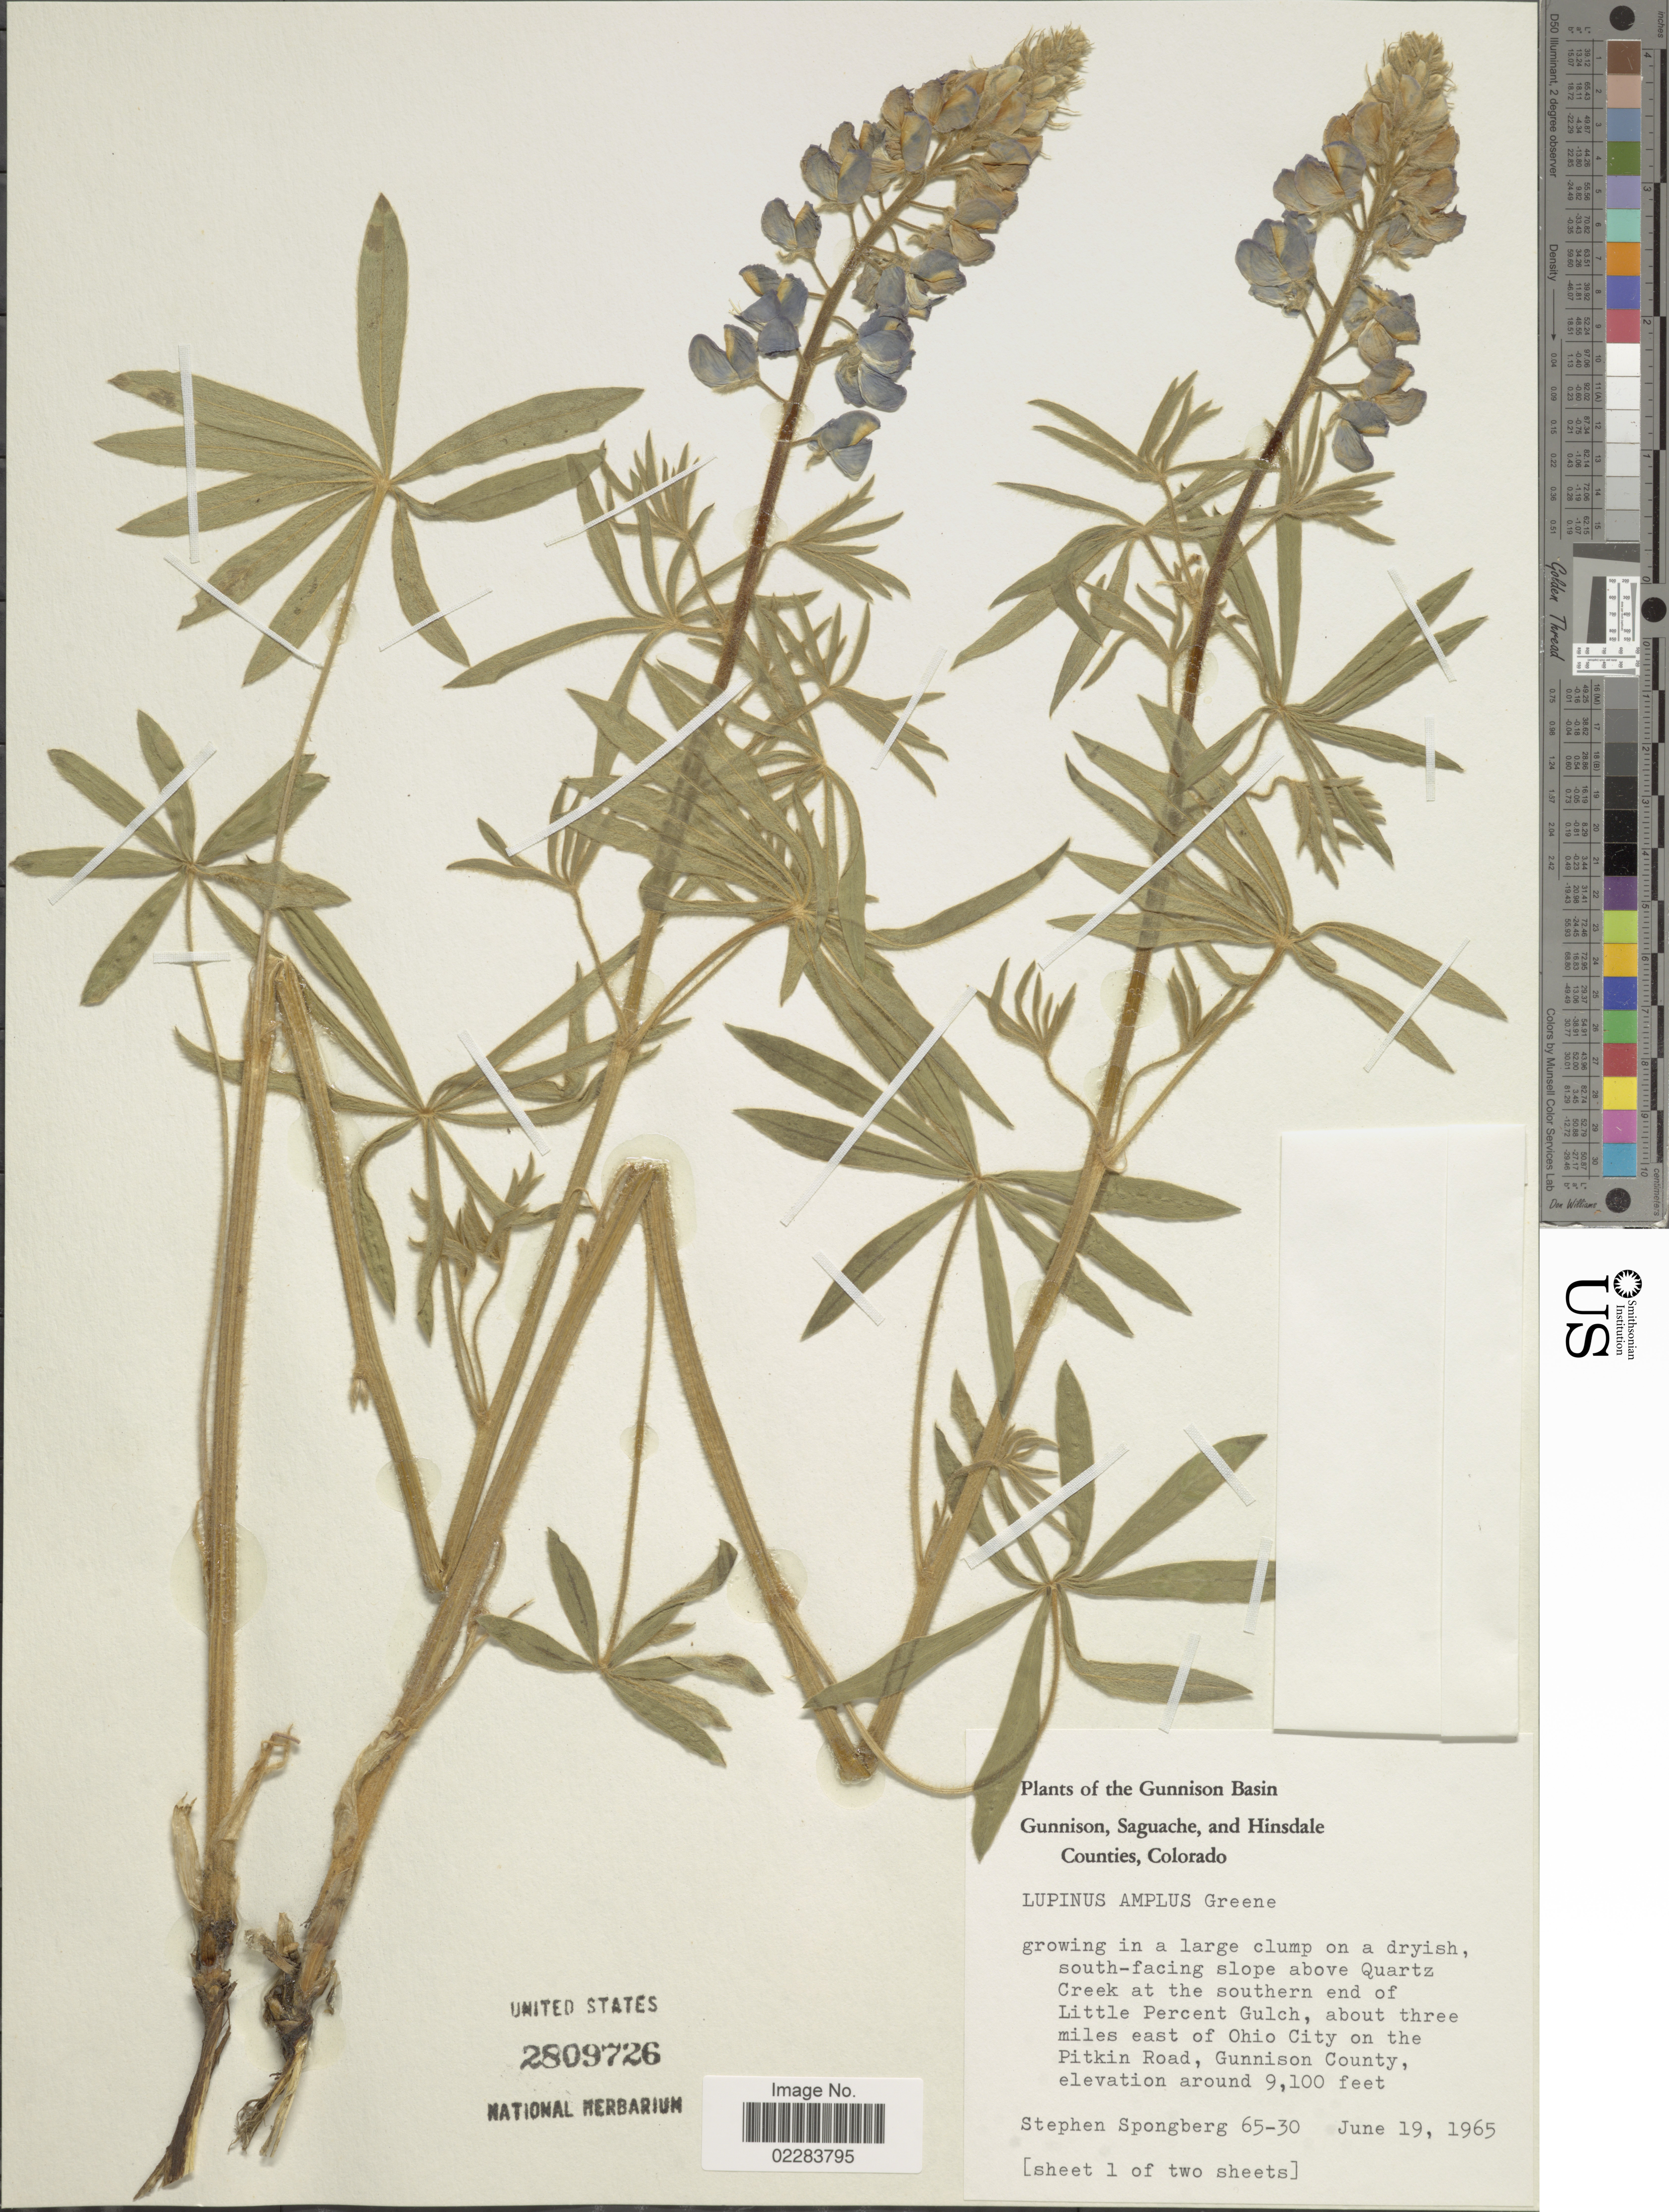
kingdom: Plantae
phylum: Tracheophyta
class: Magnoliopsida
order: Fabales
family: Fabaceae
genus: Lupinus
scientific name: Lupinus amplus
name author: Greene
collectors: S. A.Spongberg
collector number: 65-30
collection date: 1965-06-19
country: United States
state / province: Colorado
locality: Gunnison Basin. Gunnison, Saguache, and Hinsdale Counties. growing in a large clump on a dryish, south-facing slope above Quart Creek at the southern end of Little Percent Gulch, about three miles east of Ohio City on the Pitkin Road, Gunnison County.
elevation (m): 2774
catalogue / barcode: US 2809726